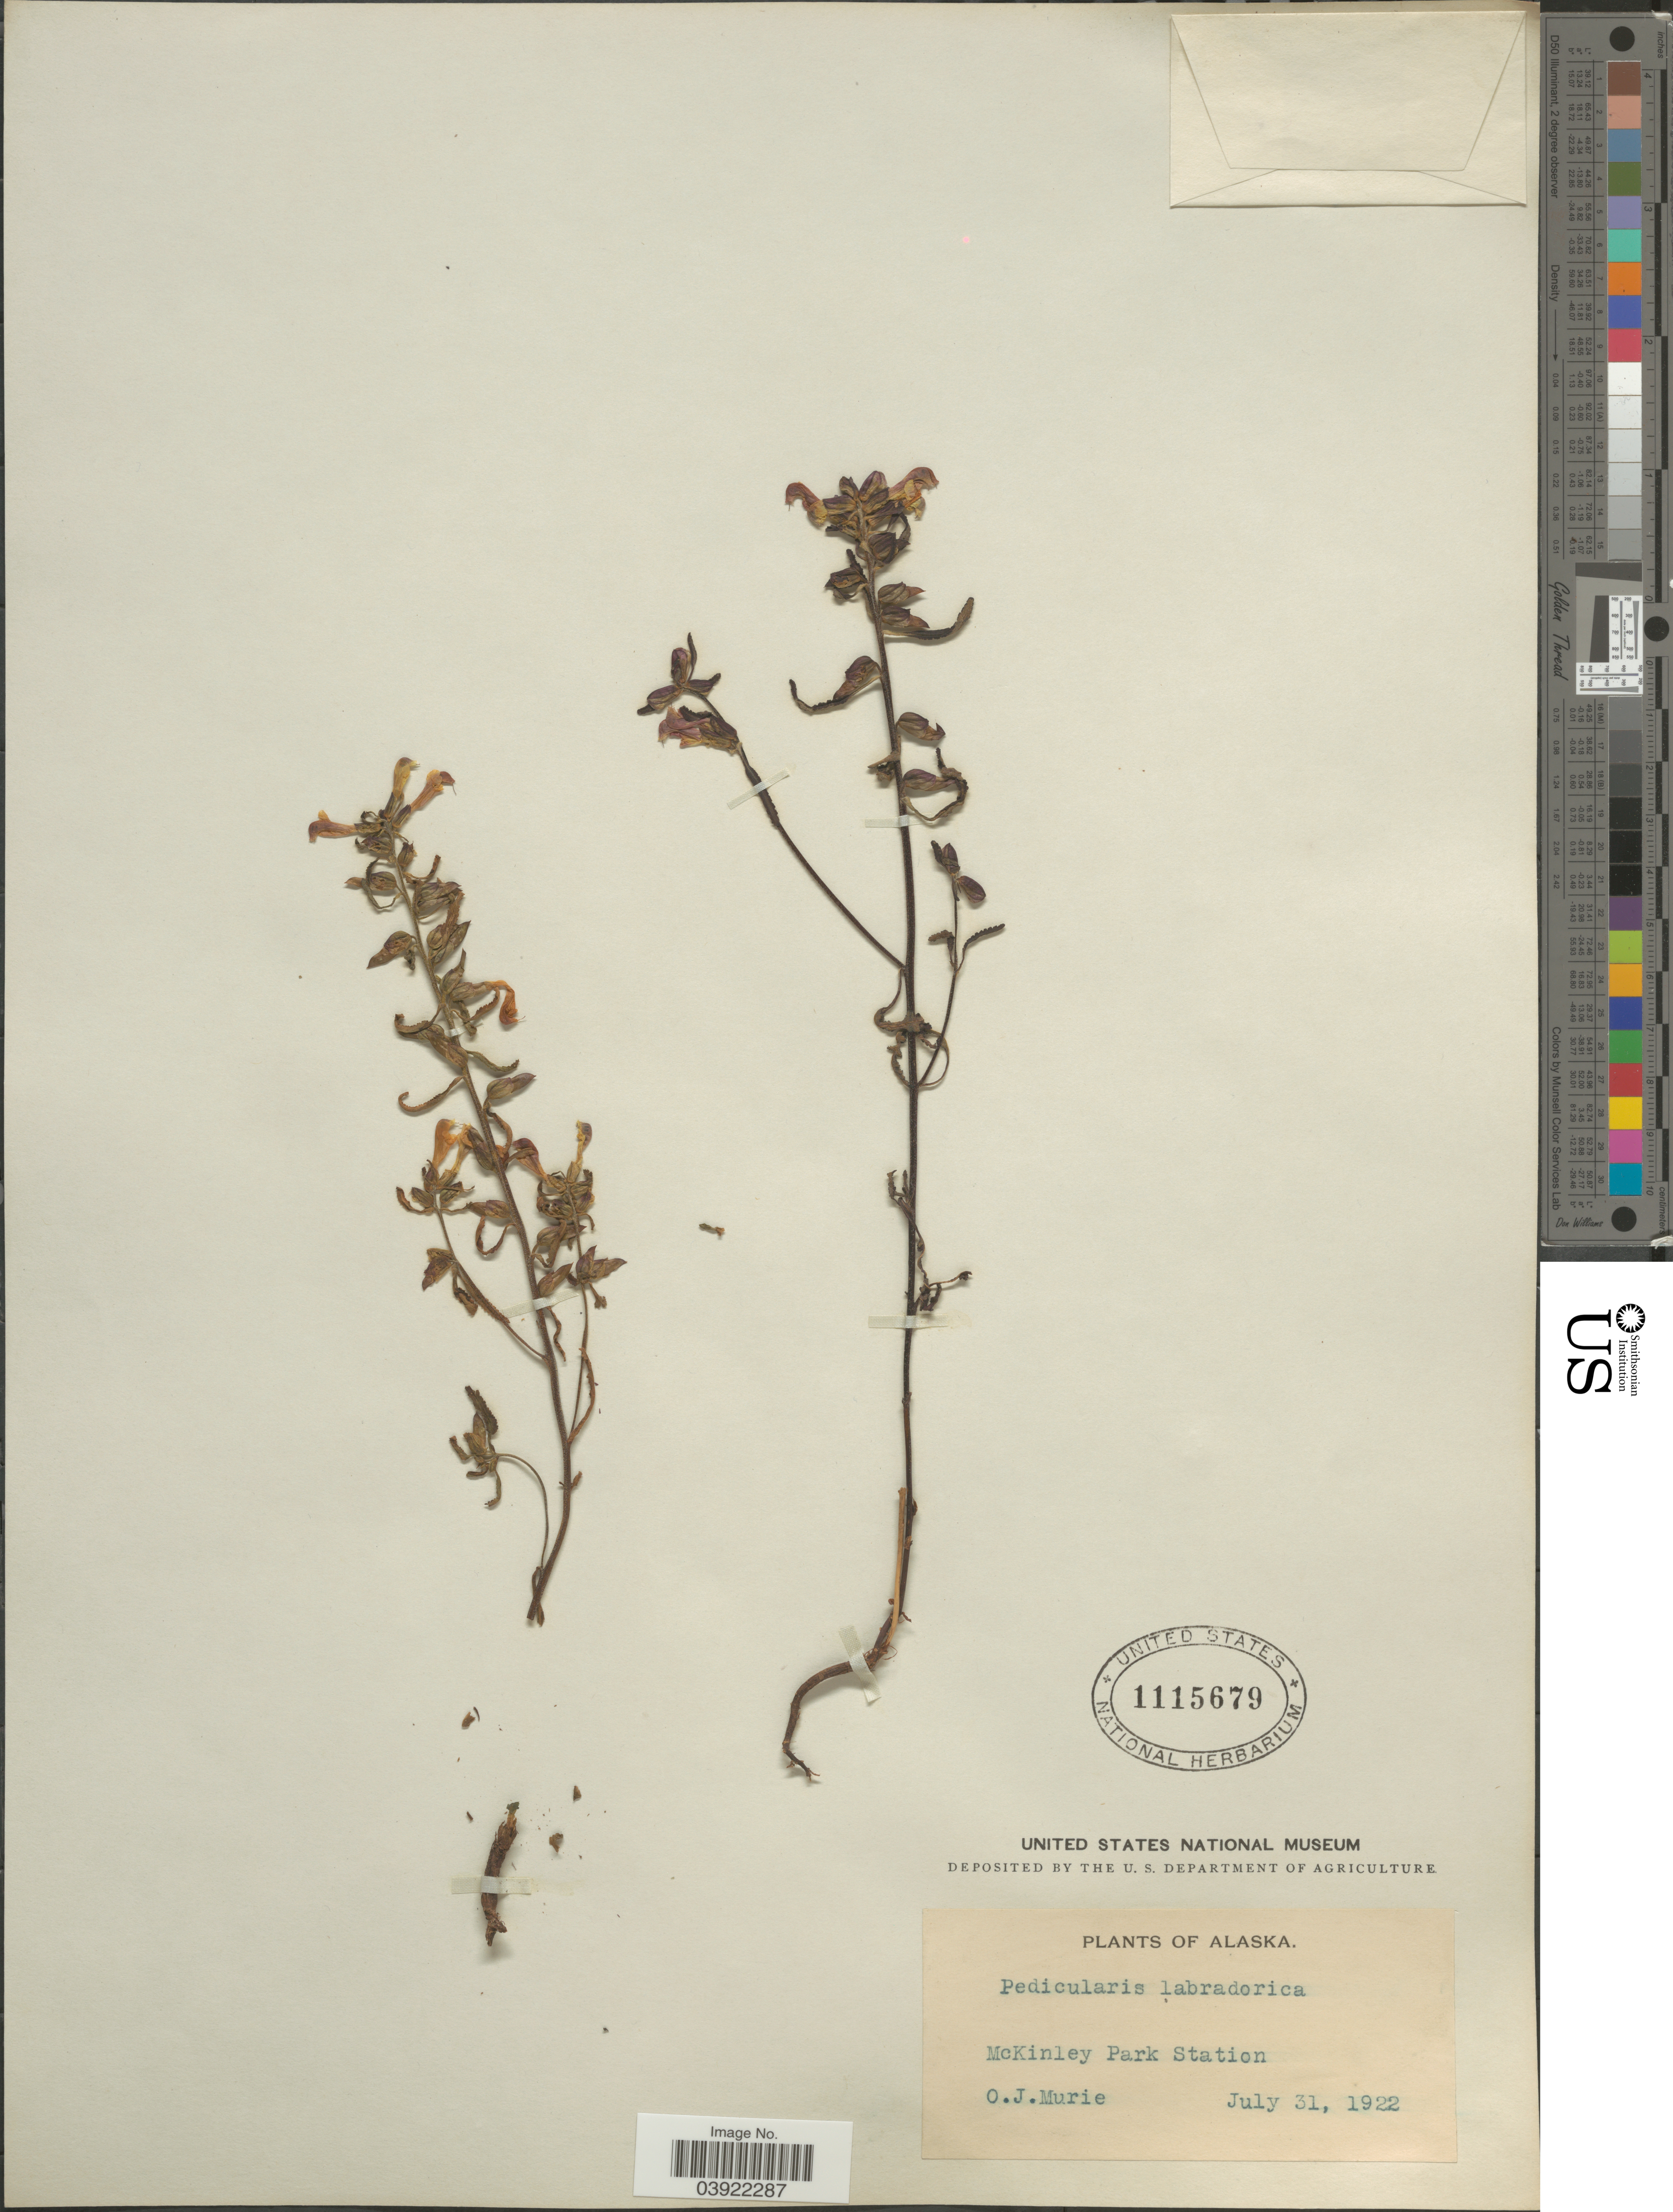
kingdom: Plantae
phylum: Tracheophyta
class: Magnoliopsida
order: Lamiales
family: Orobanchaceae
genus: Pedicularis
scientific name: Pedicularis labradorica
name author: Wirsing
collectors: O. Murie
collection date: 1922-07-31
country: United States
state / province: Alaska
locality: McKinley Park Station.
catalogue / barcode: US 1115679